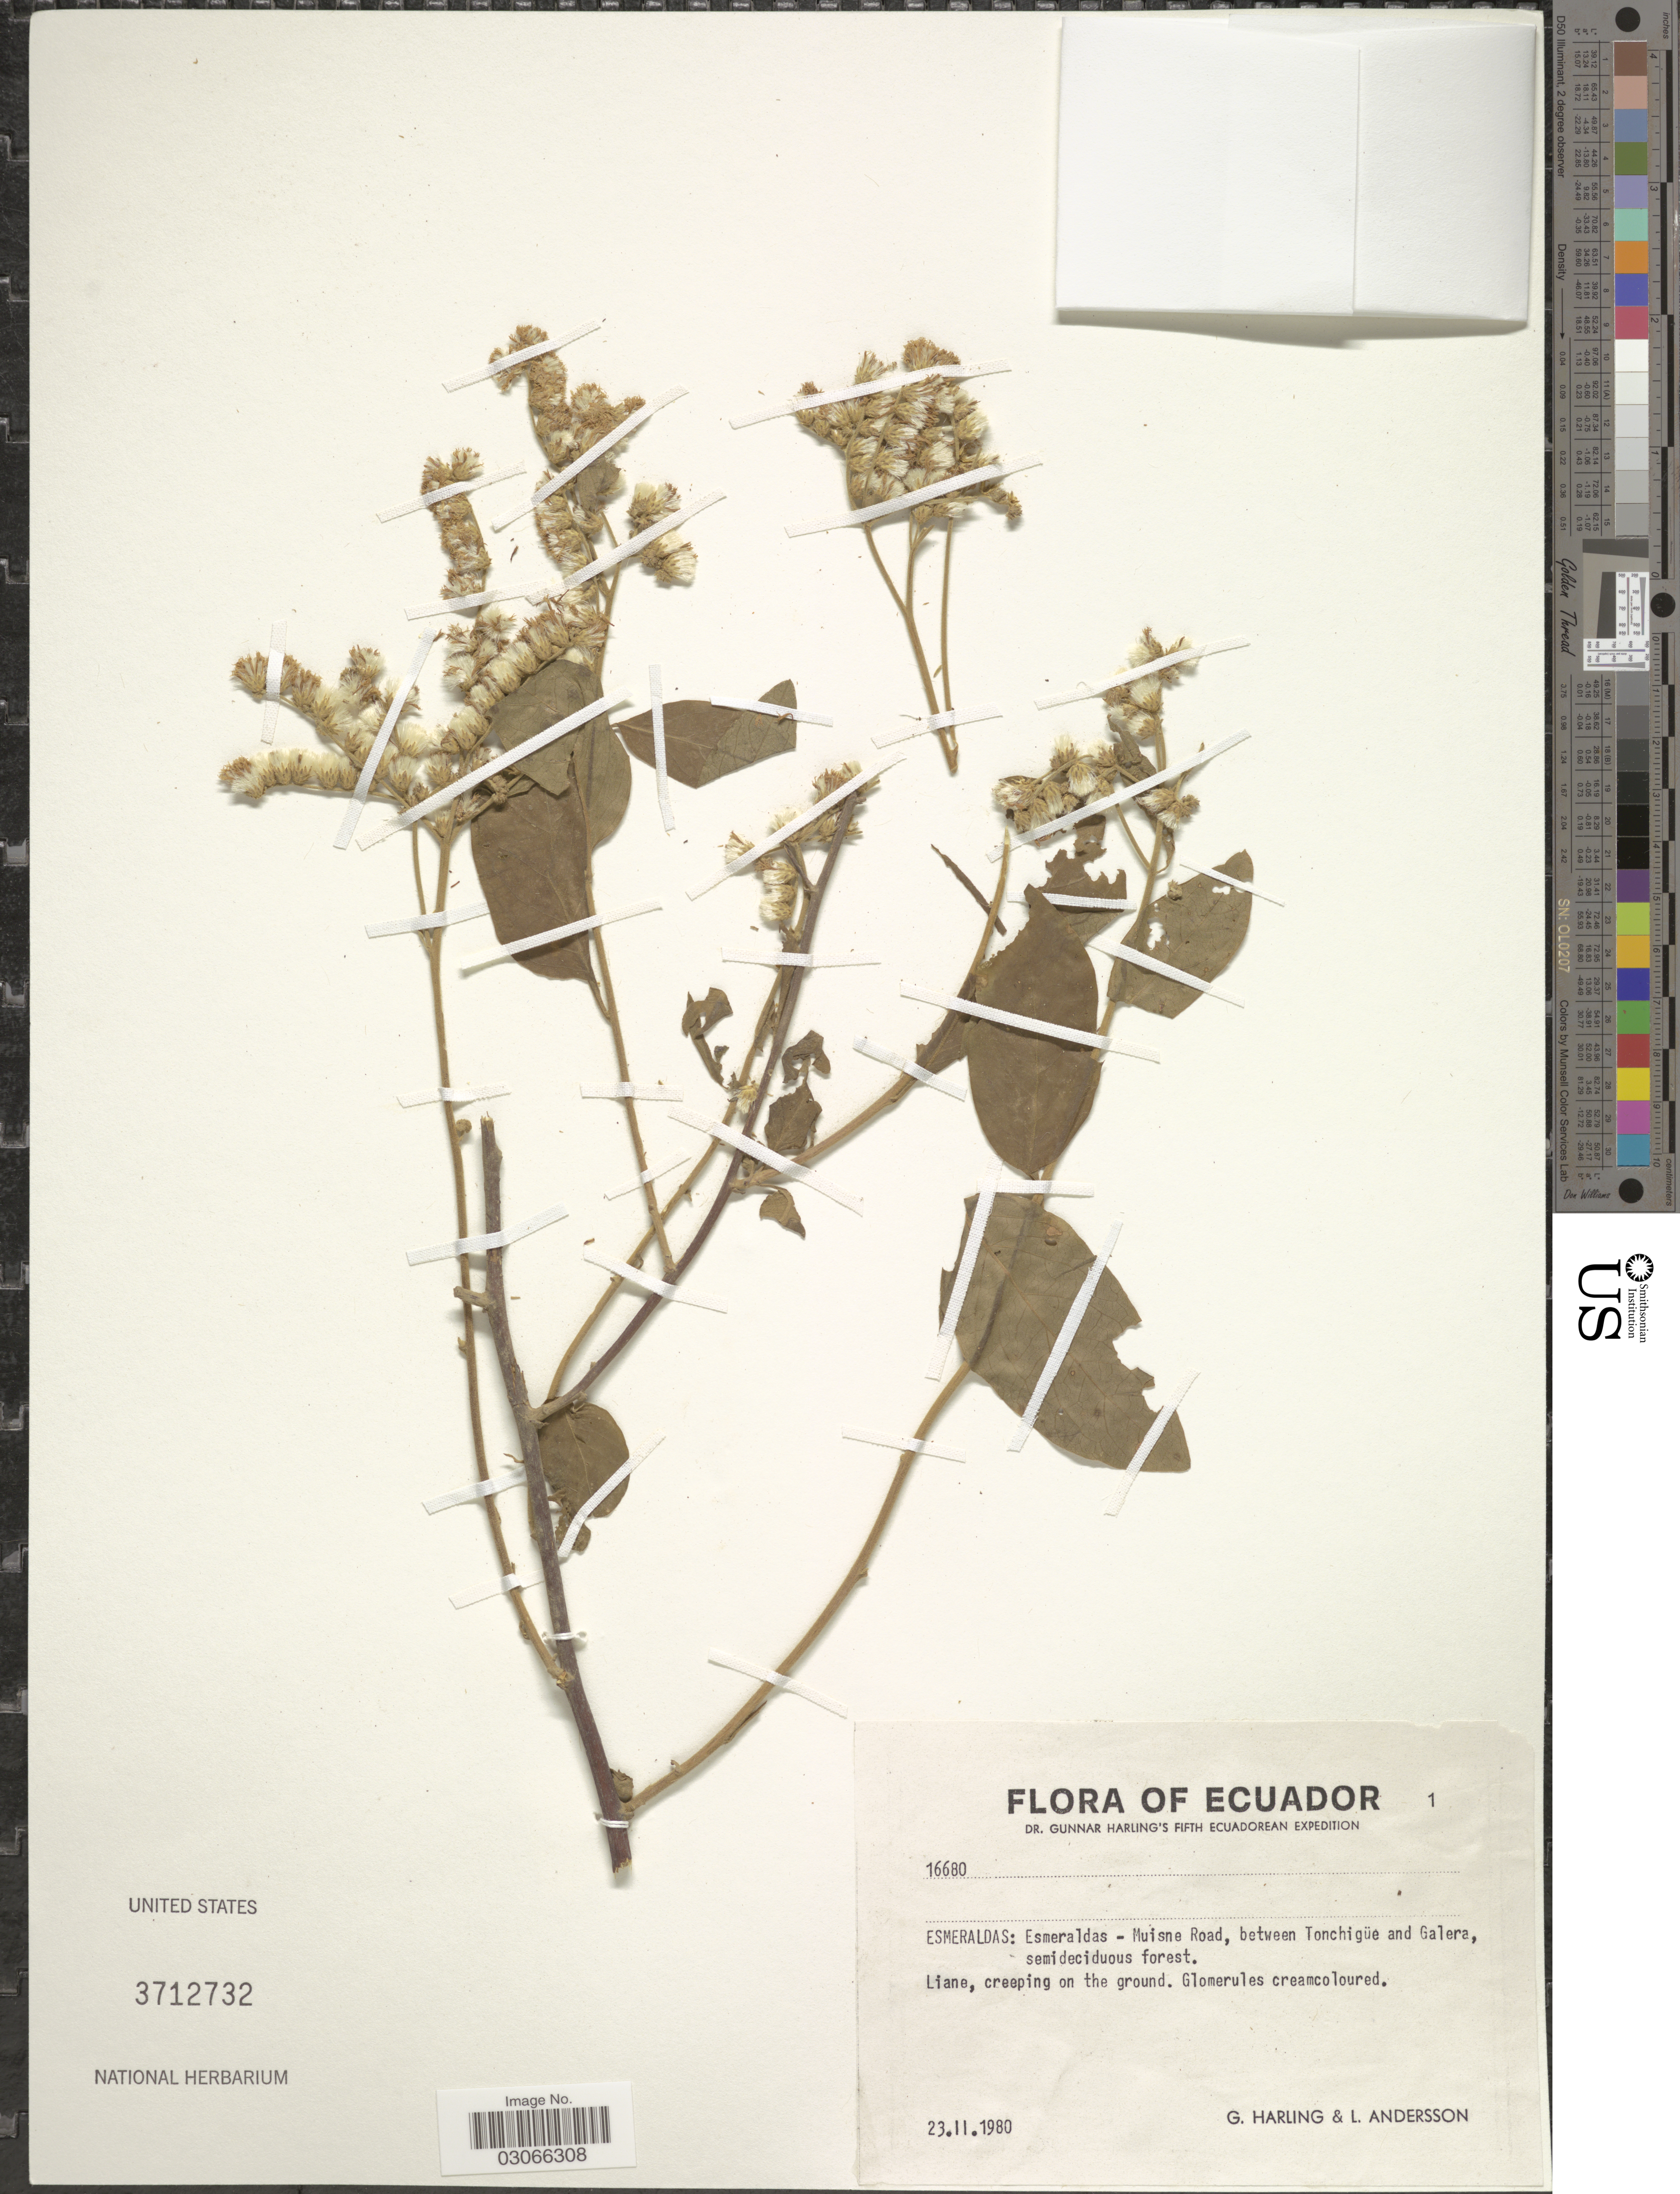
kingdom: Plantae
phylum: Tracheophyta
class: Magnoliopsida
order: Asterales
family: Asteraceae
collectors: G. Harling & L. Andersson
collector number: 16680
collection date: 1980-02-23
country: Ecuador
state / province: Esmeraldas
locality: Esmeraldas - Muisne Road, between Tonchigüe and Galera.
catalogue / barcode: US 3712732